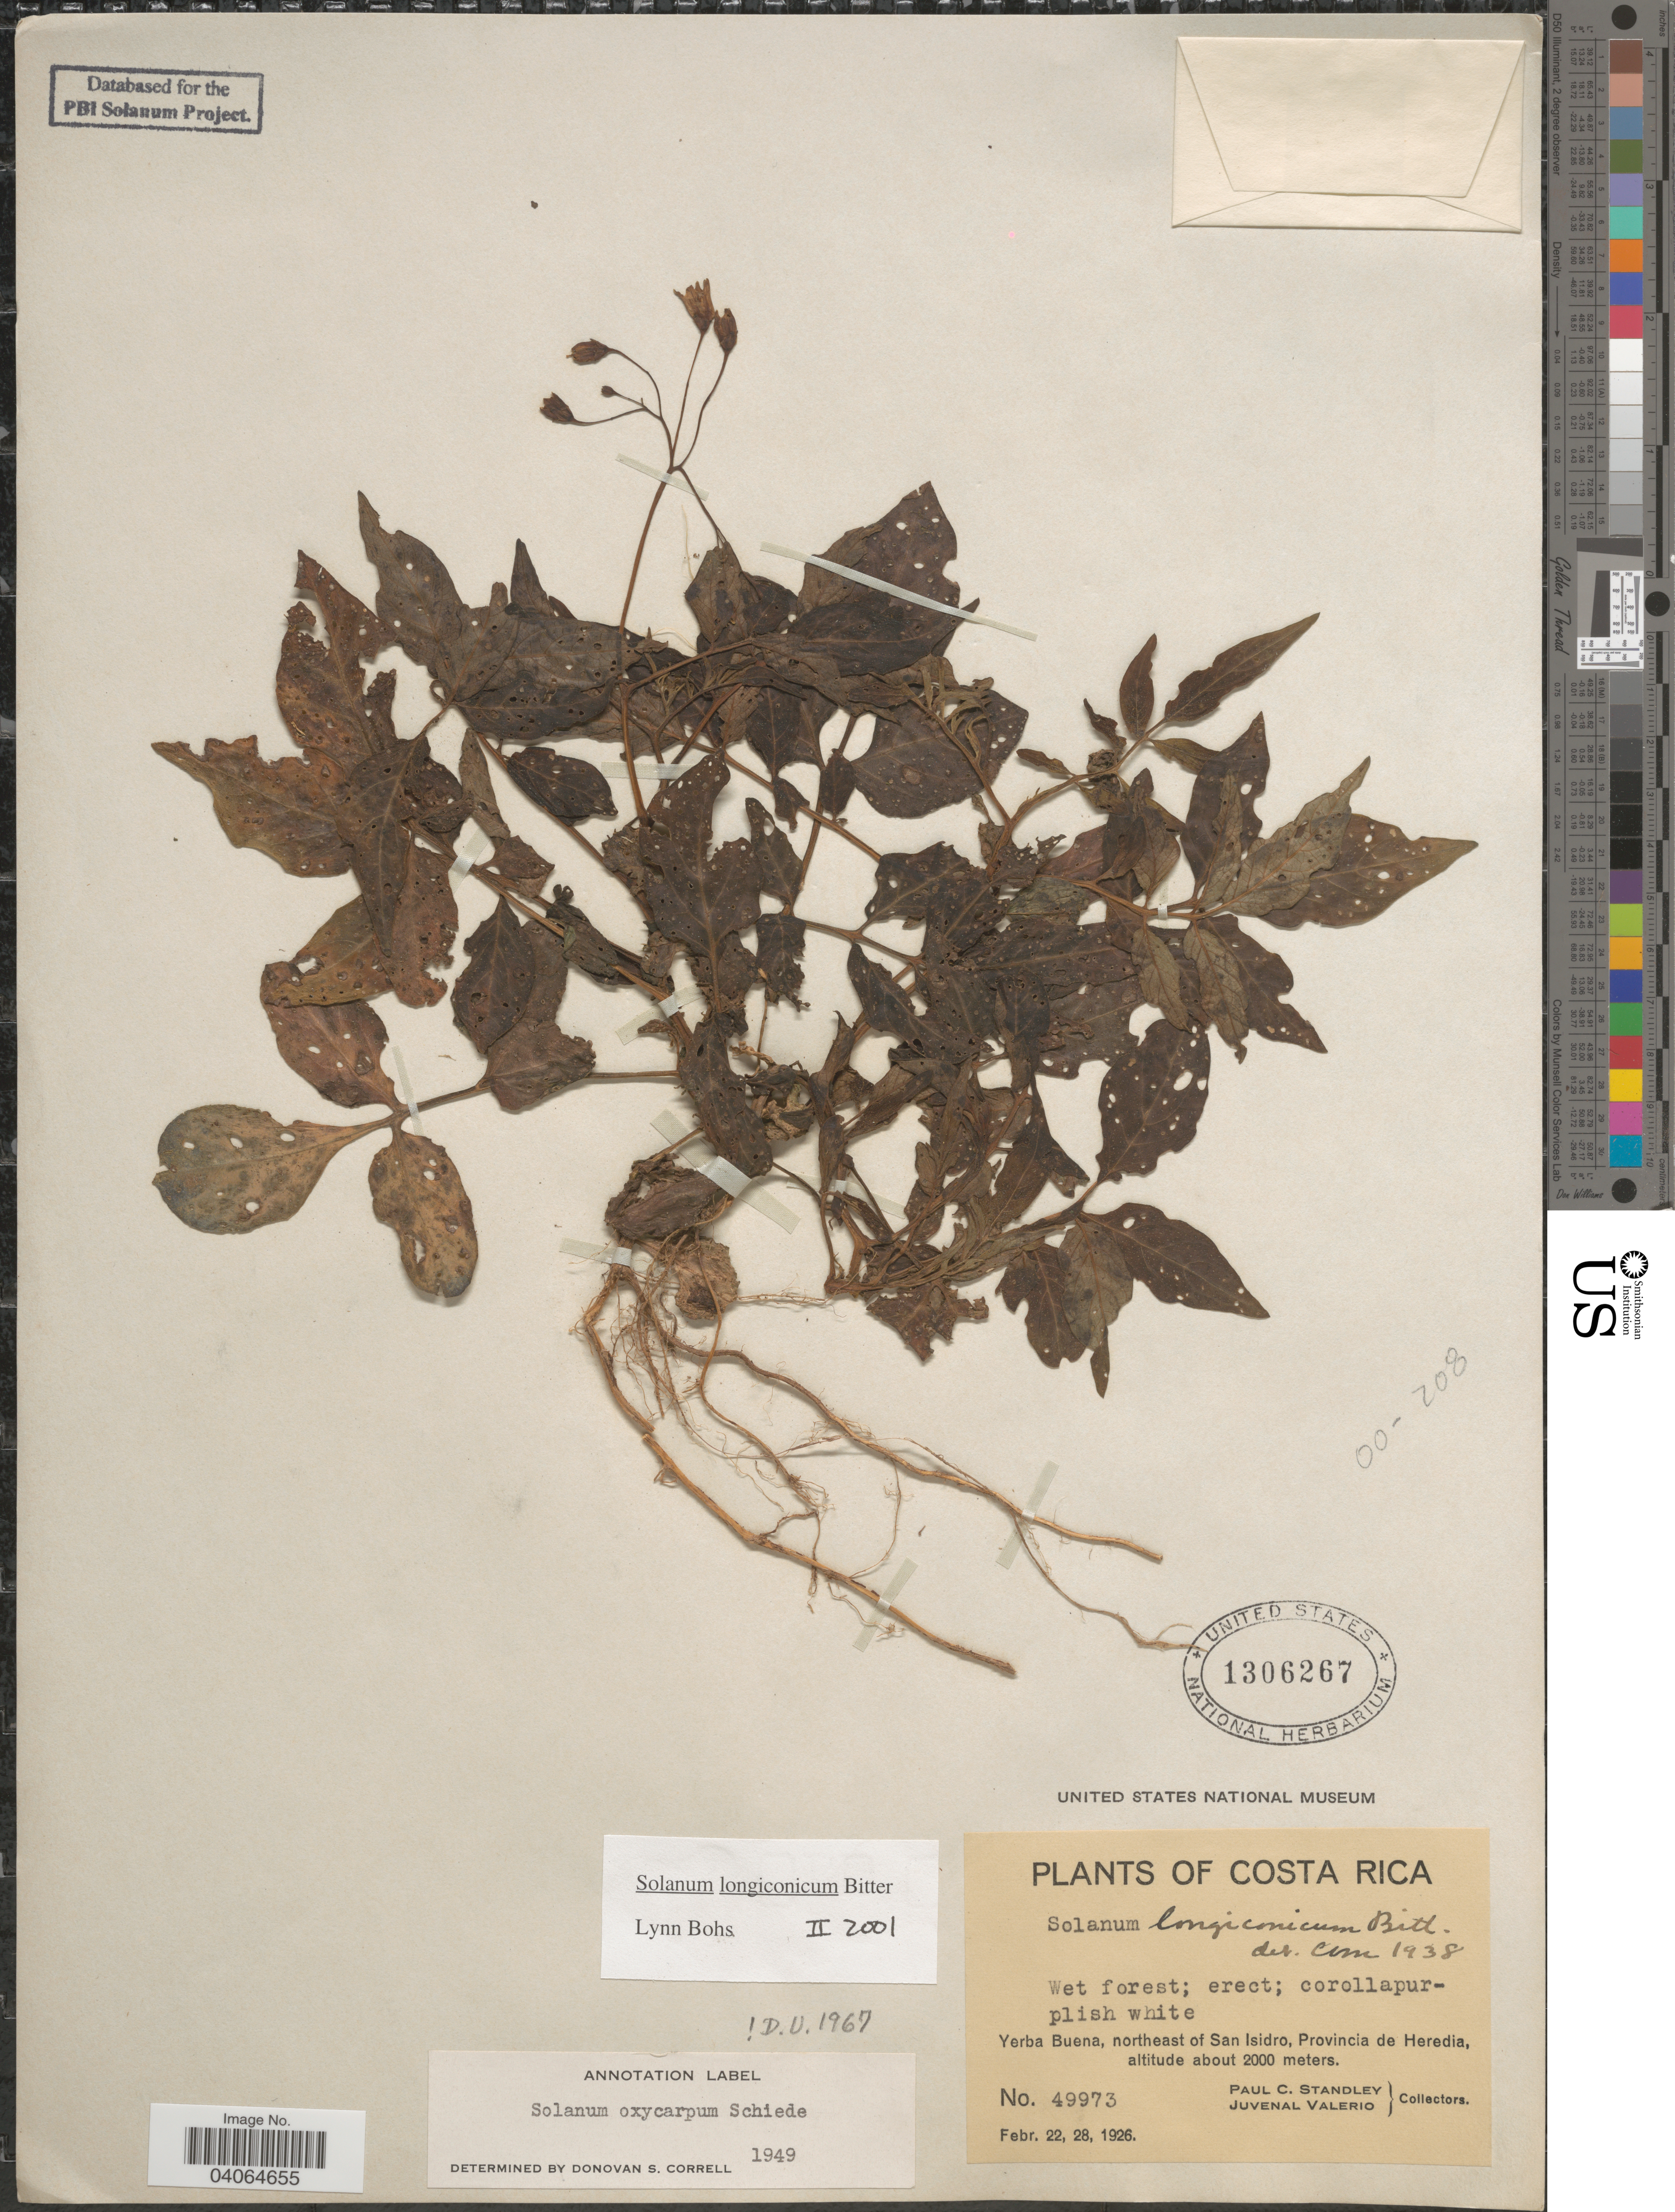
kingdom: Plantae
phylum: Tracheophyta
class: Magnoliopsida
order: Solanales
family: Solanaceae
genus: Solanum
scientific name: Solanum longiconicum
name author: Bitter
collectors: P. C. Standley & J. Valerio R.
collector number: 49973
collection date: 1926-02-22/1926-02-28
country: Costa Rica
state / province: Heredia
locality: Yerba Buena, northeast of San Isidro.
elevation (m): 2000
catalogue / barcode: US 1306267